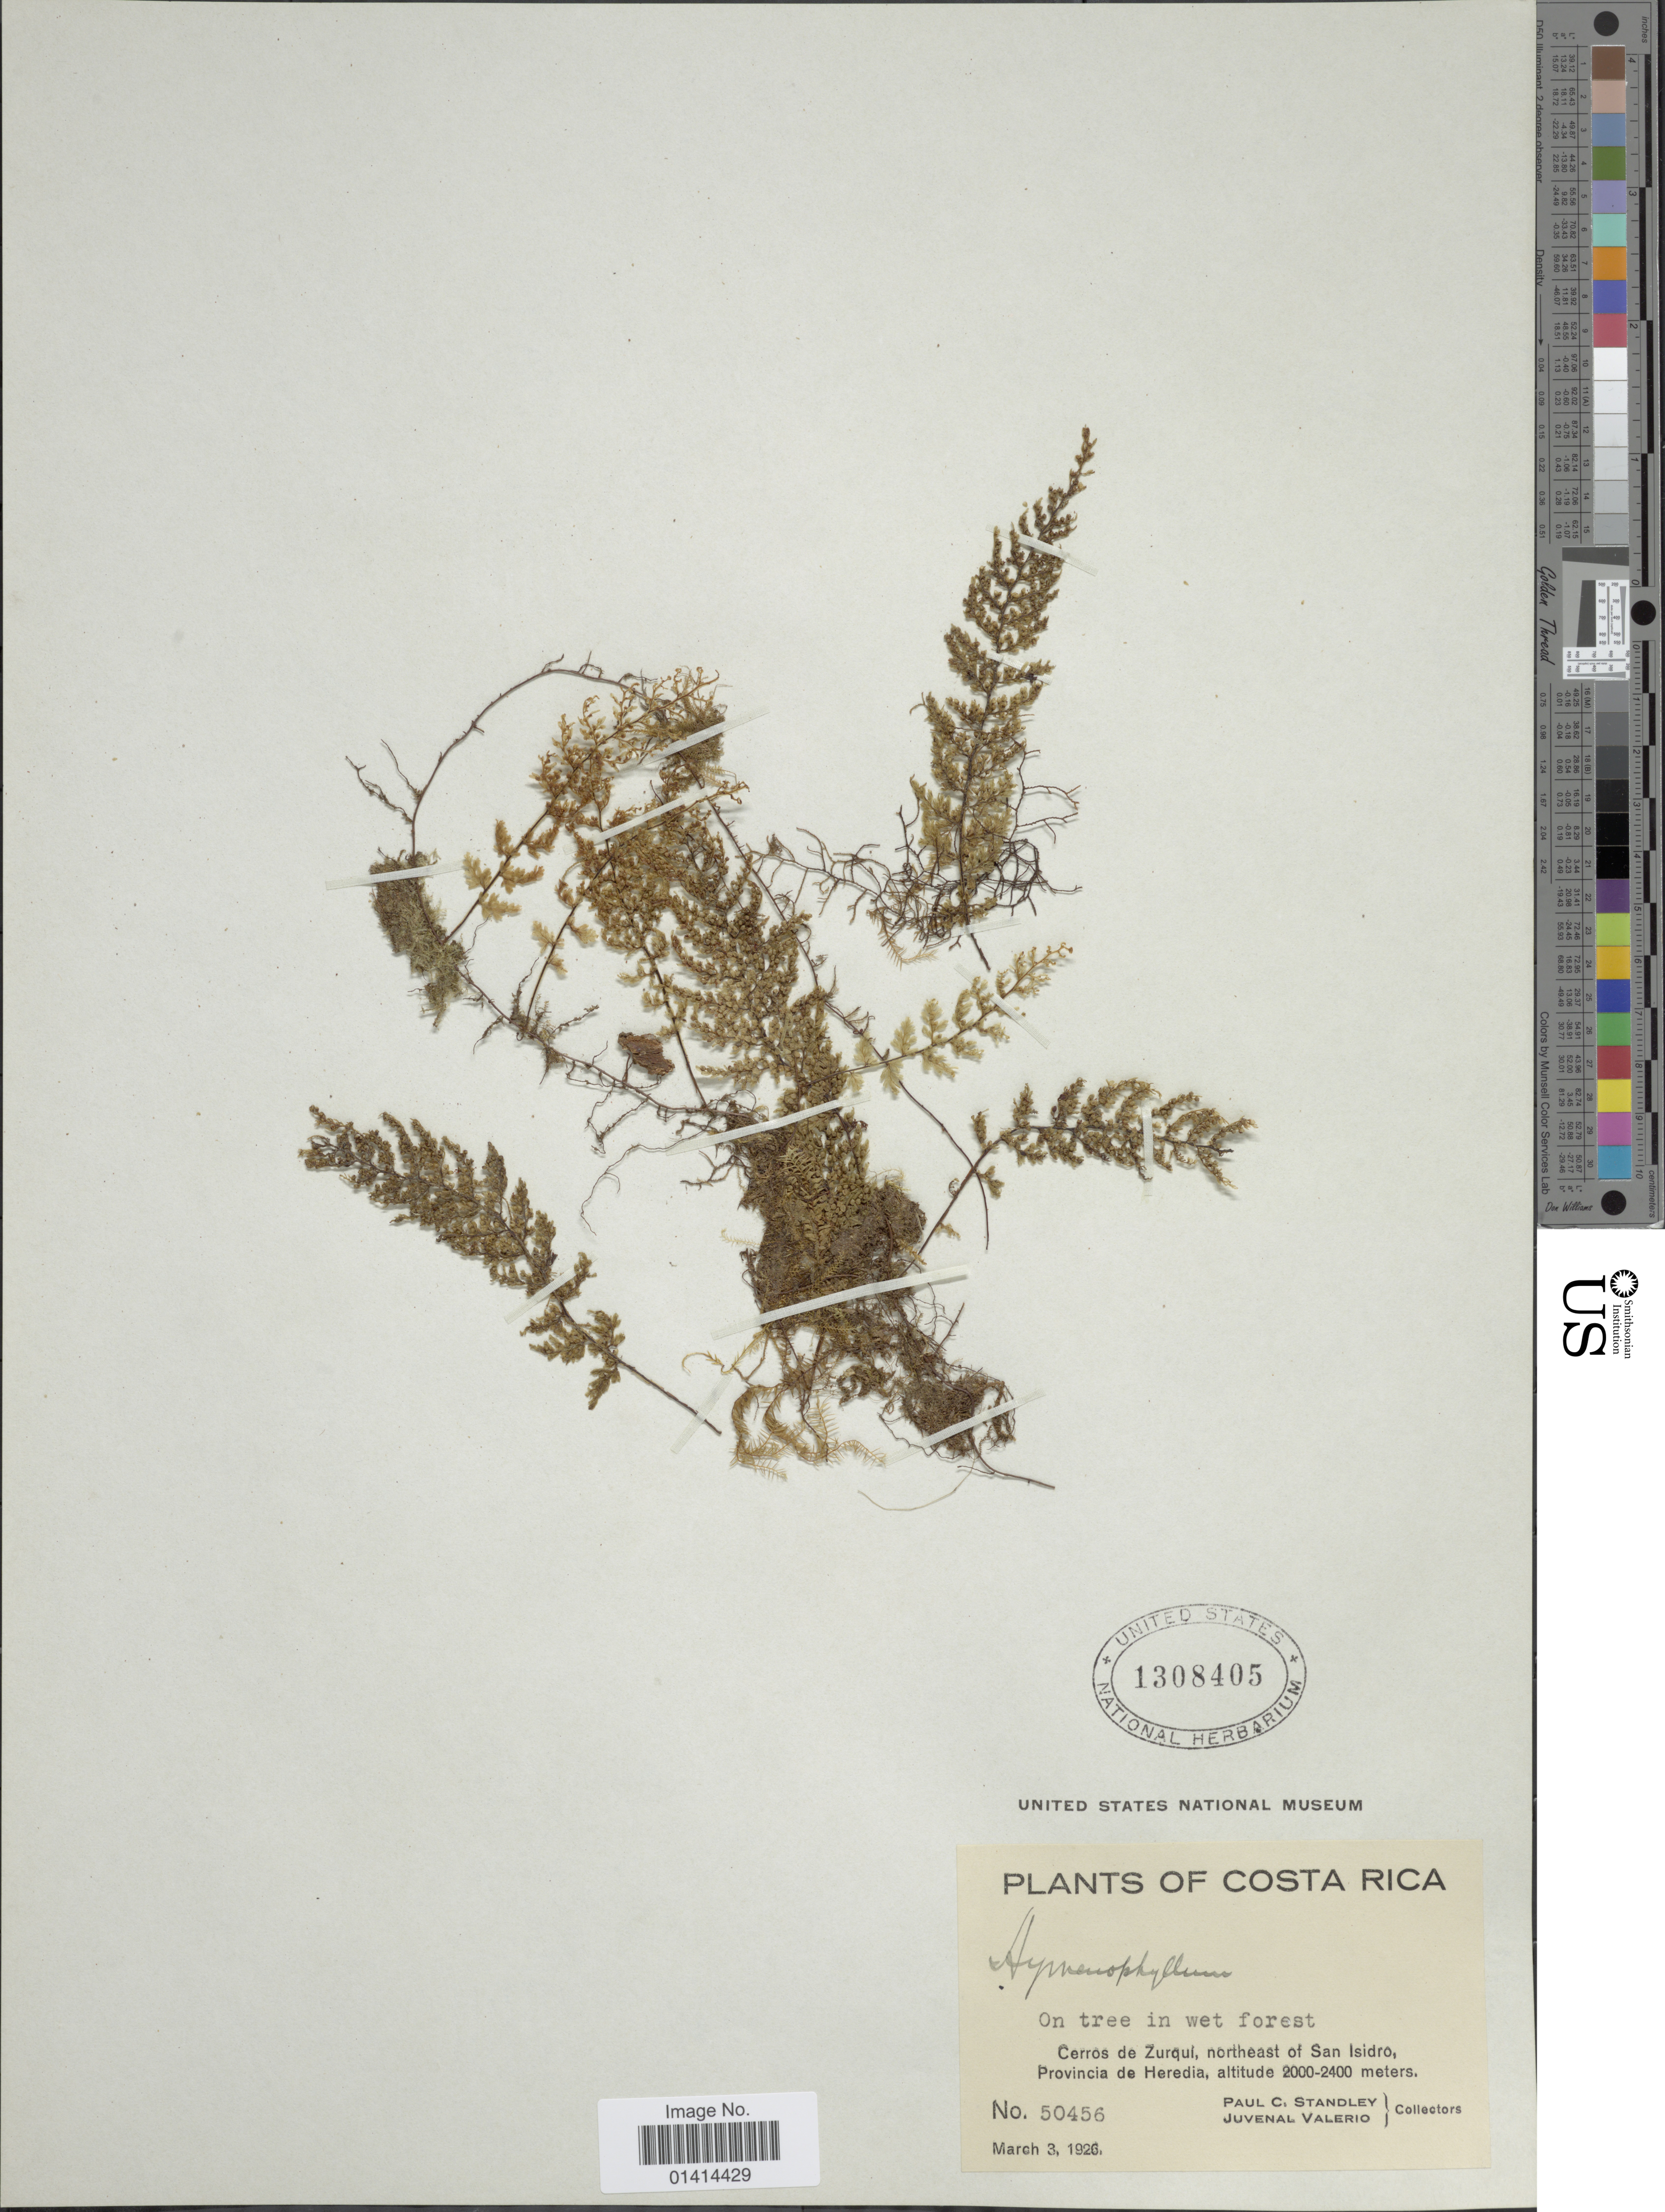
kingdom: Plantae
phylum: Tracheophyta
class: Polypodiopsida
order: Hymenophyllales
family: Hymenophyllaceae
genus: Hymenophyllum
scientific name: Hymenophyllum myriocarpum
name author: Hook.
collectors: P. C. Standley & J. Valerio R.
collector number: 50456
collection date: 1926-03-03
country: Costa Rica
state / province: Heredia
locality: Cerros de Zurqui, northeast of San Isidro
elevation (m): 2000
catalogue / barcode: US 1308405